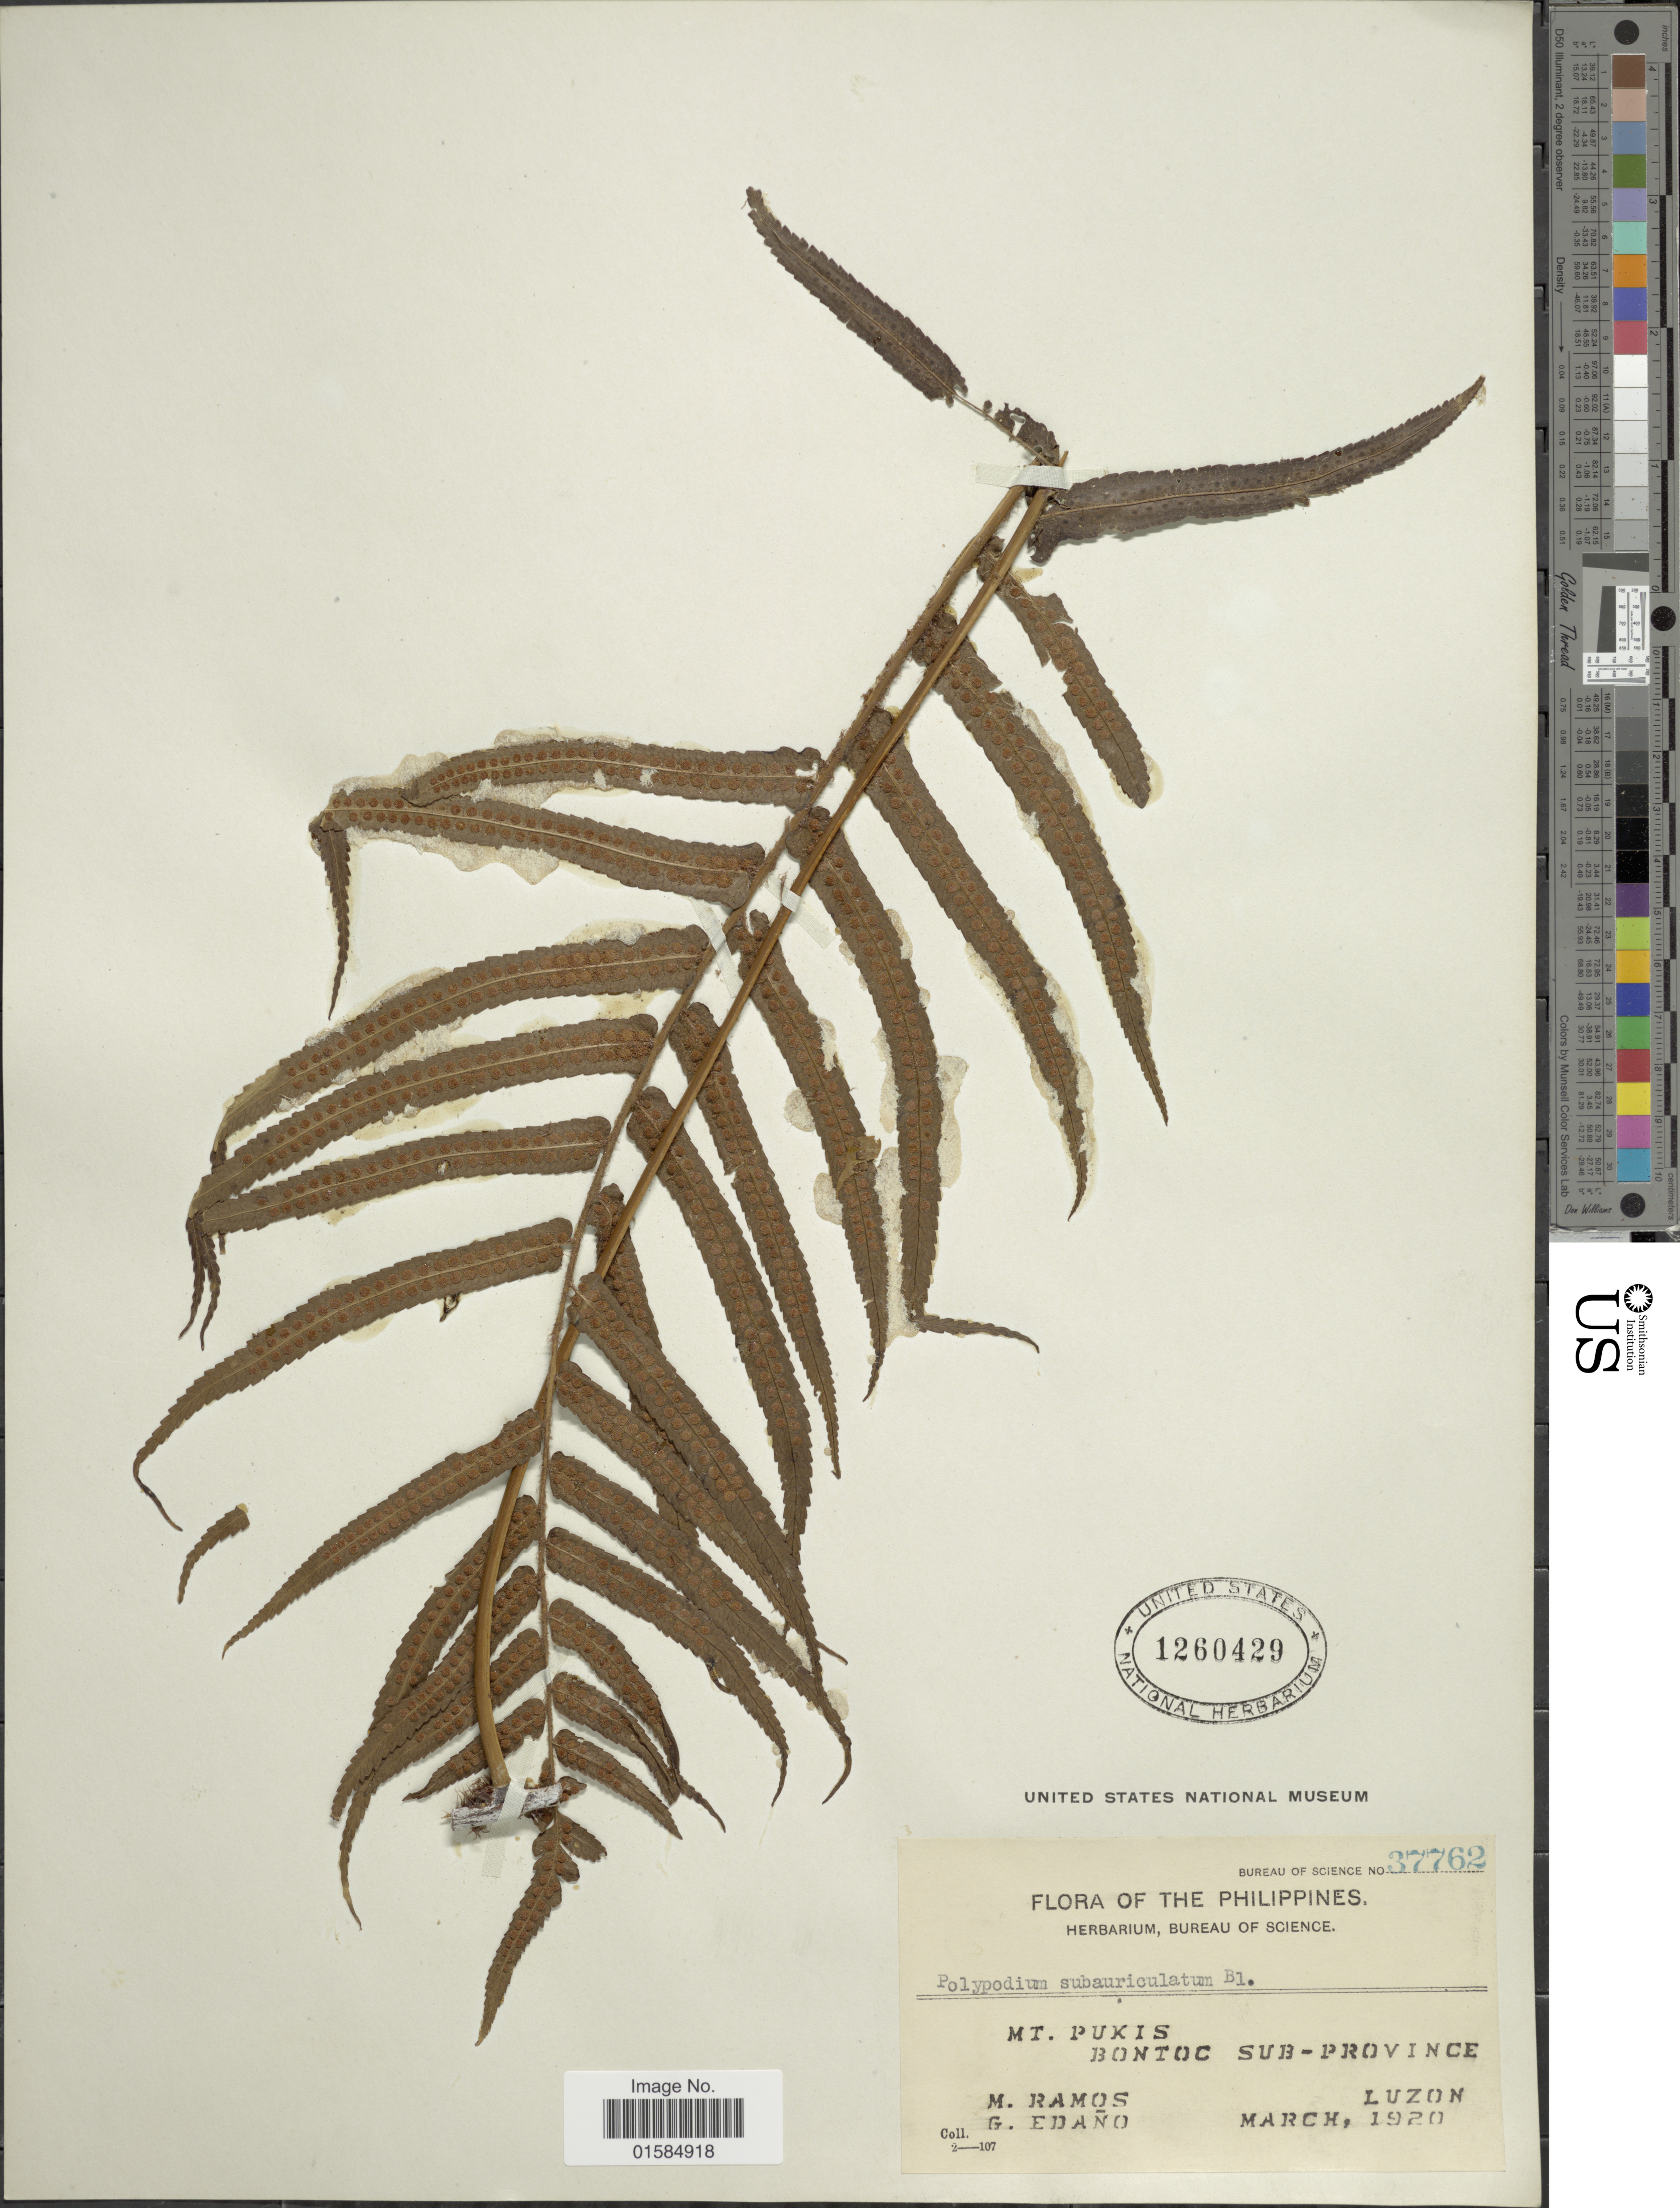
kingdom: Plantae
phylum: Tracheophyta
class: Polypodiopsida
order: Polypodiales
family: Polypodiaceae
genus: Goniophlebium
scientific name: Goniophlebium subauriculatum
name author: (Blume) C. Presl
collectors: M. Ramos & G. Edaño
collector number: Bureau of Science 37762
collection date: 1920-03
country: Philippines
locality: Mt. Pukis, bontoc Sub-Province, Luzon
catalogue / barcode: US 1260429